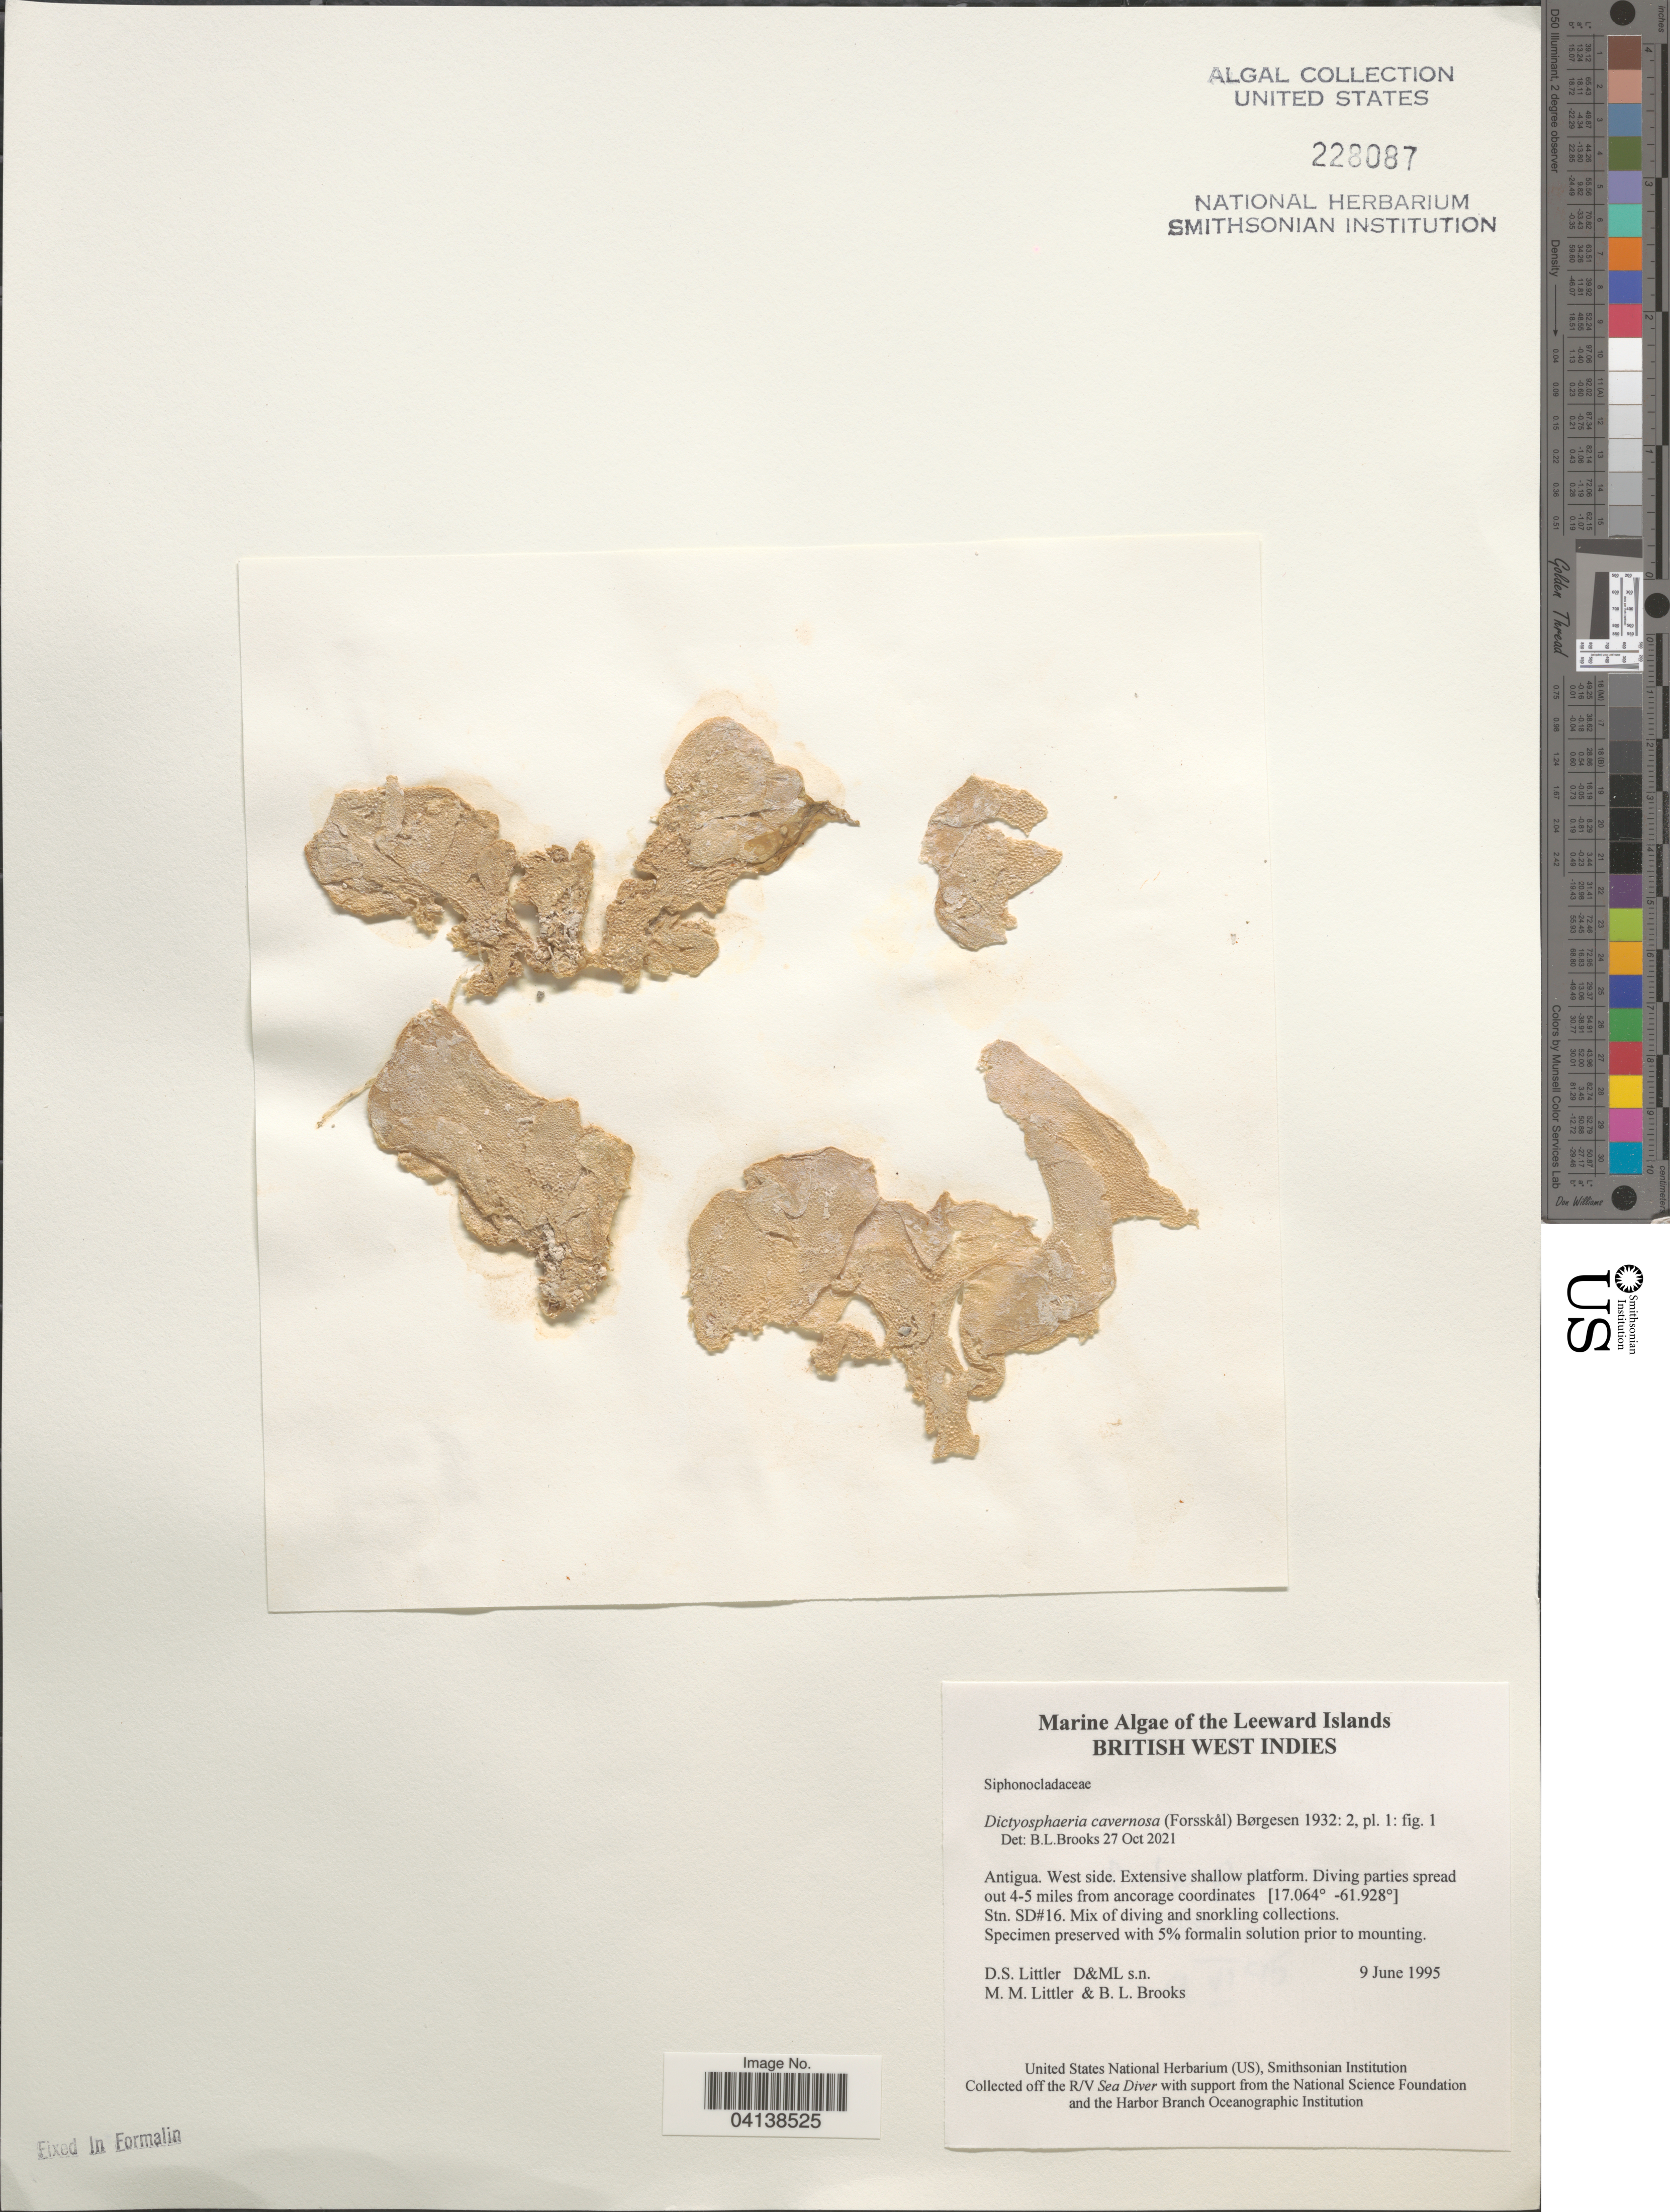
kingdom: Plantae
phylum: Chlorophyta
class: Ulvophyceae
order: Siphonocladales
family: Siphonocladaceae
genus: Dictyosphaeria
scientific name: Dictyosphaeria cavernosa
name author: (Forssk.) Børgesen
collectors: D. S. Littler & B. Brooks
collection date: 1995-06-09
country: Antigua and Barbuda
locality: Leeward Islands. British West Indies. Antigua. West side. Extensive shallow platform. Diving parties spread out 4-5 milies from ancorage coordinates. Stn. SD#16.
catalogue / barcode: US 228087